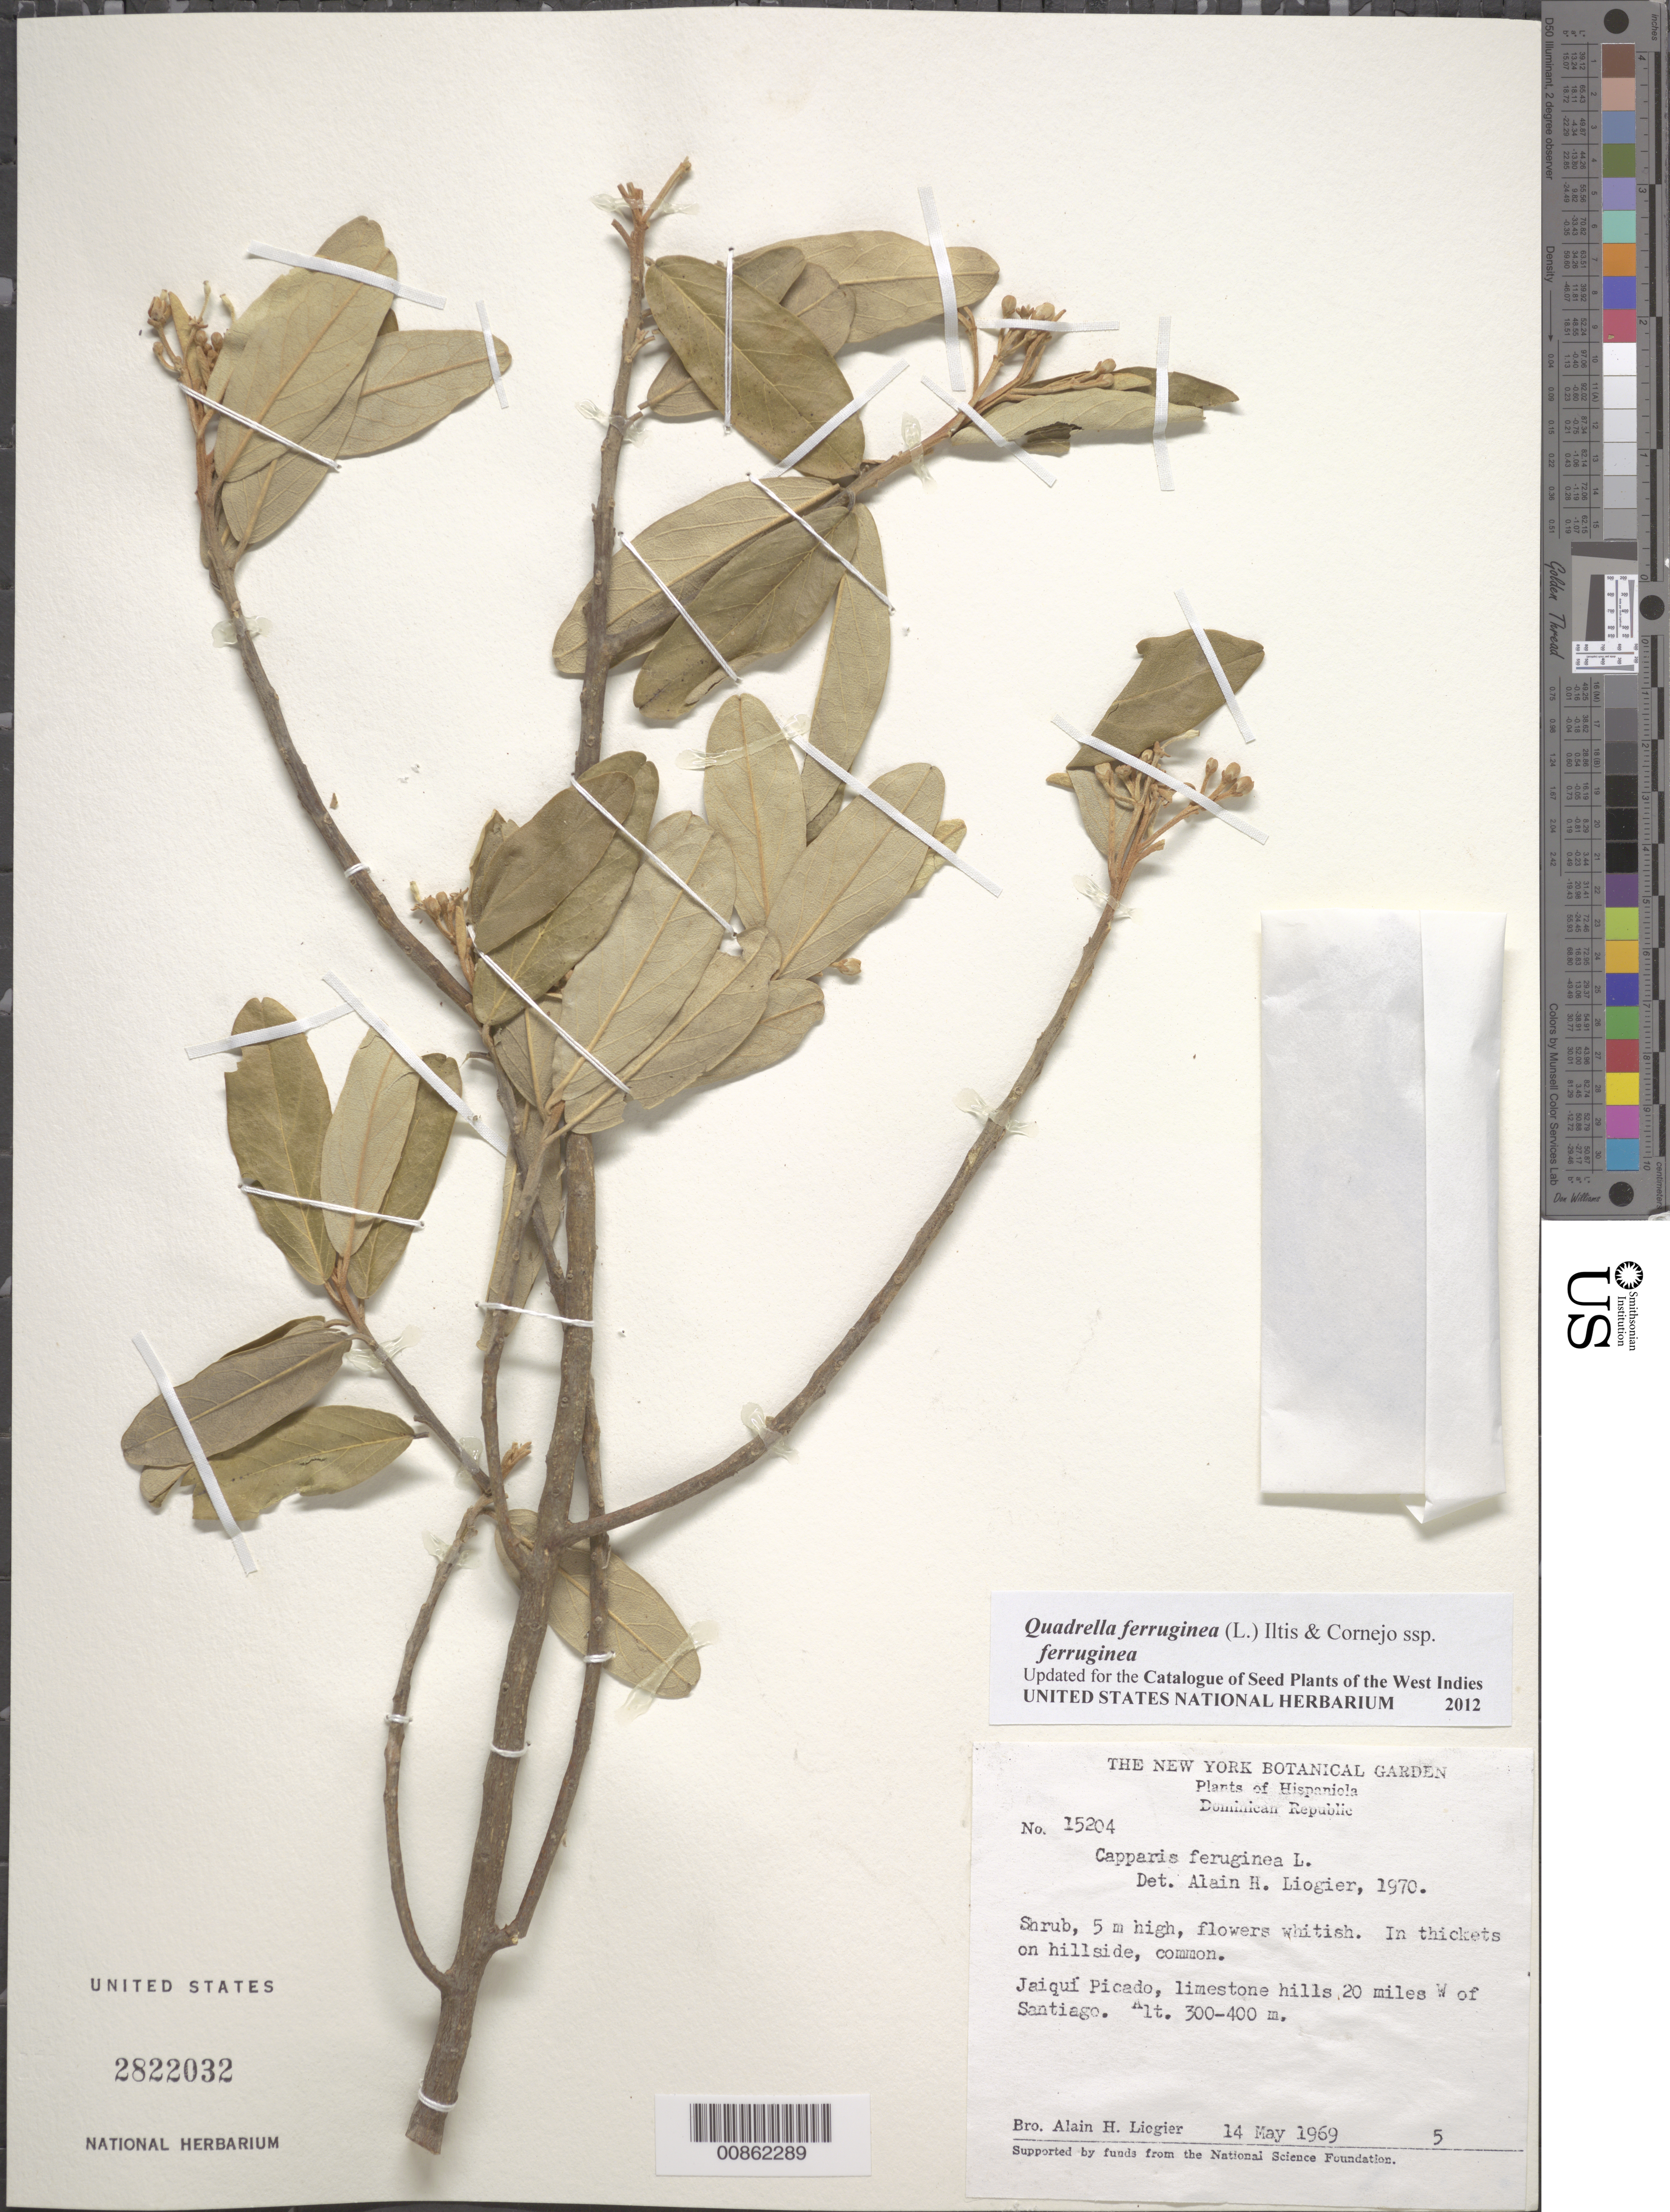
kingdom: Plantae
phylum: Tracheophyta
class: Magnoliopsida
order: Brassicales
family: Capparaceae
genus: Quadrella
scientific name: Quadrella ferruginea subsp. ferruginea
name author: (L.) Cornejo & Iltis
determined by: Liogier, Alain H.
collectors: A. H. Liogier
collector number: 15204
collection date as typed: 14 May 1969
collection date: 1969-05-14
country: Dominican Republic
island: Hispaniola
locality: Jaiquí Picado, 20 miles W of Santiago.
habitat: In thickets on hillside. Limestone hills.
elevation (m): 300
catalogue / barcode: US 2822032